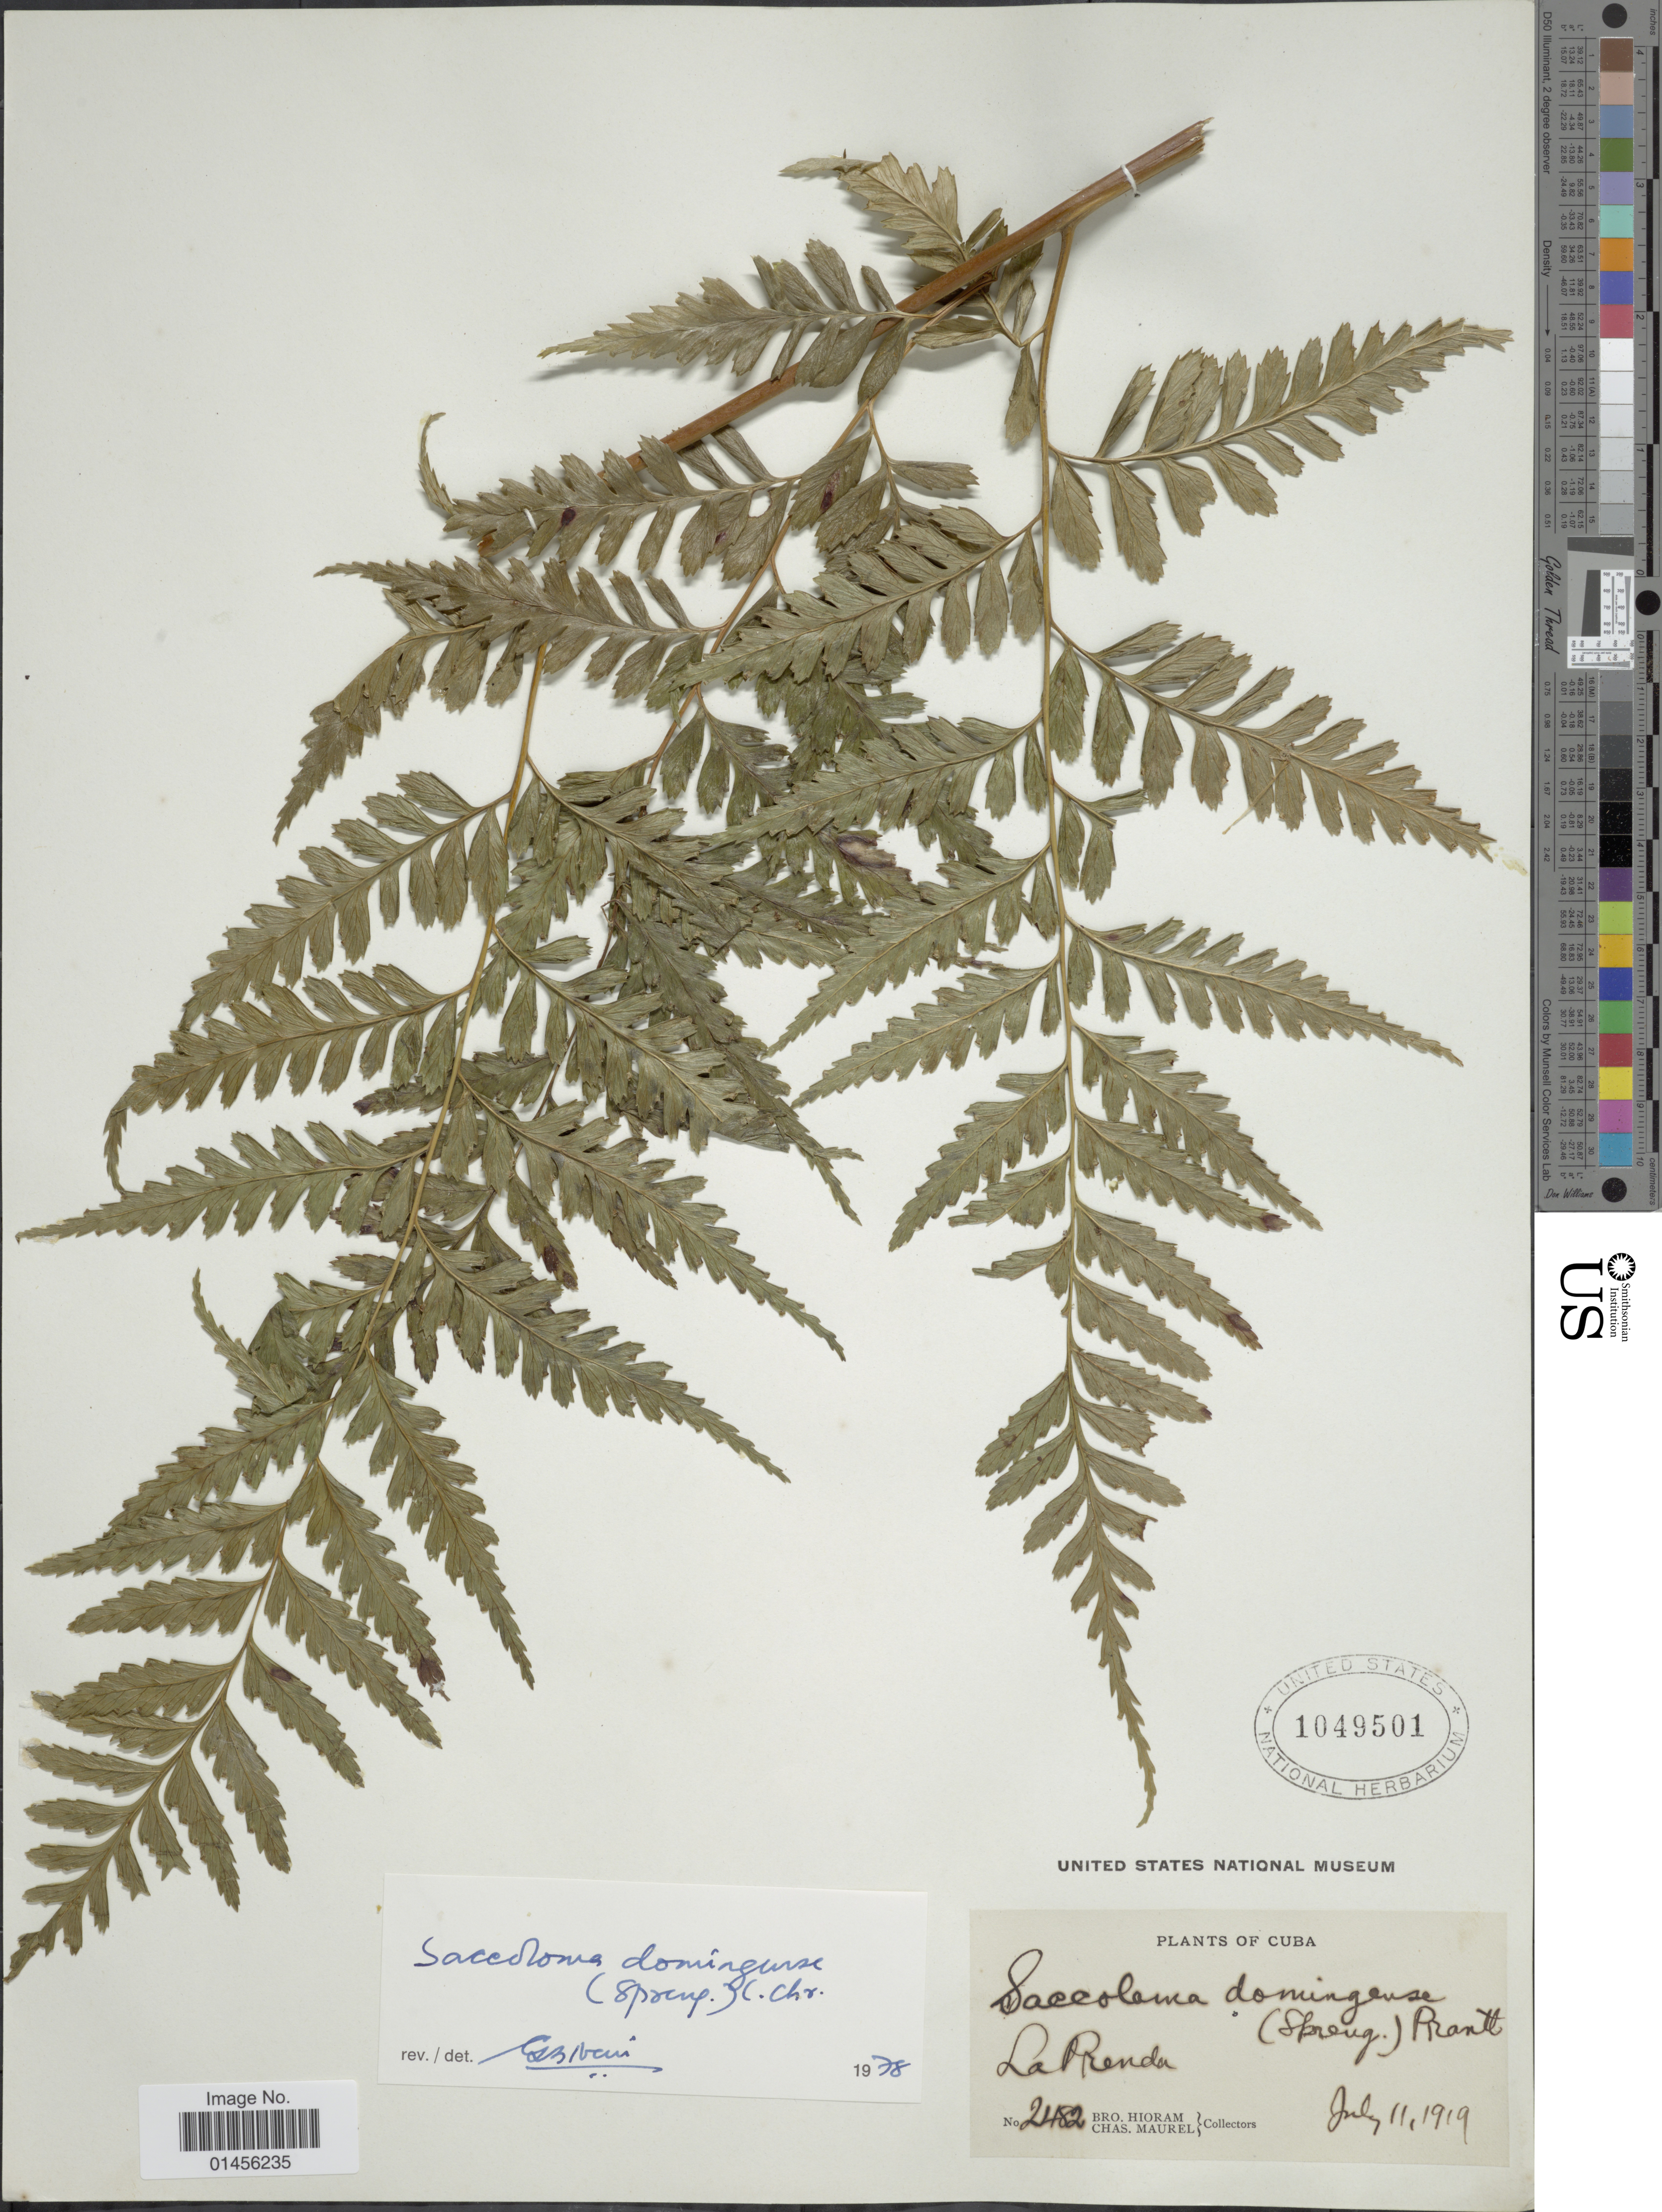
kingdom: Plantae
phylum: Tracheophyta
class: Polypodiopsida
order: Polypodiales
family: Saccolomataceae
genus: Saccoloma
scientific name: Saccoloma domingense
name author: (Spreng.) C. Chr.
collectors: Bro. Hioram & C. Maurel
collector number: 2482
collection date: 1919-07-11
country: Cuba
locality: La Prenda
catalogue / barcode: US 1049501